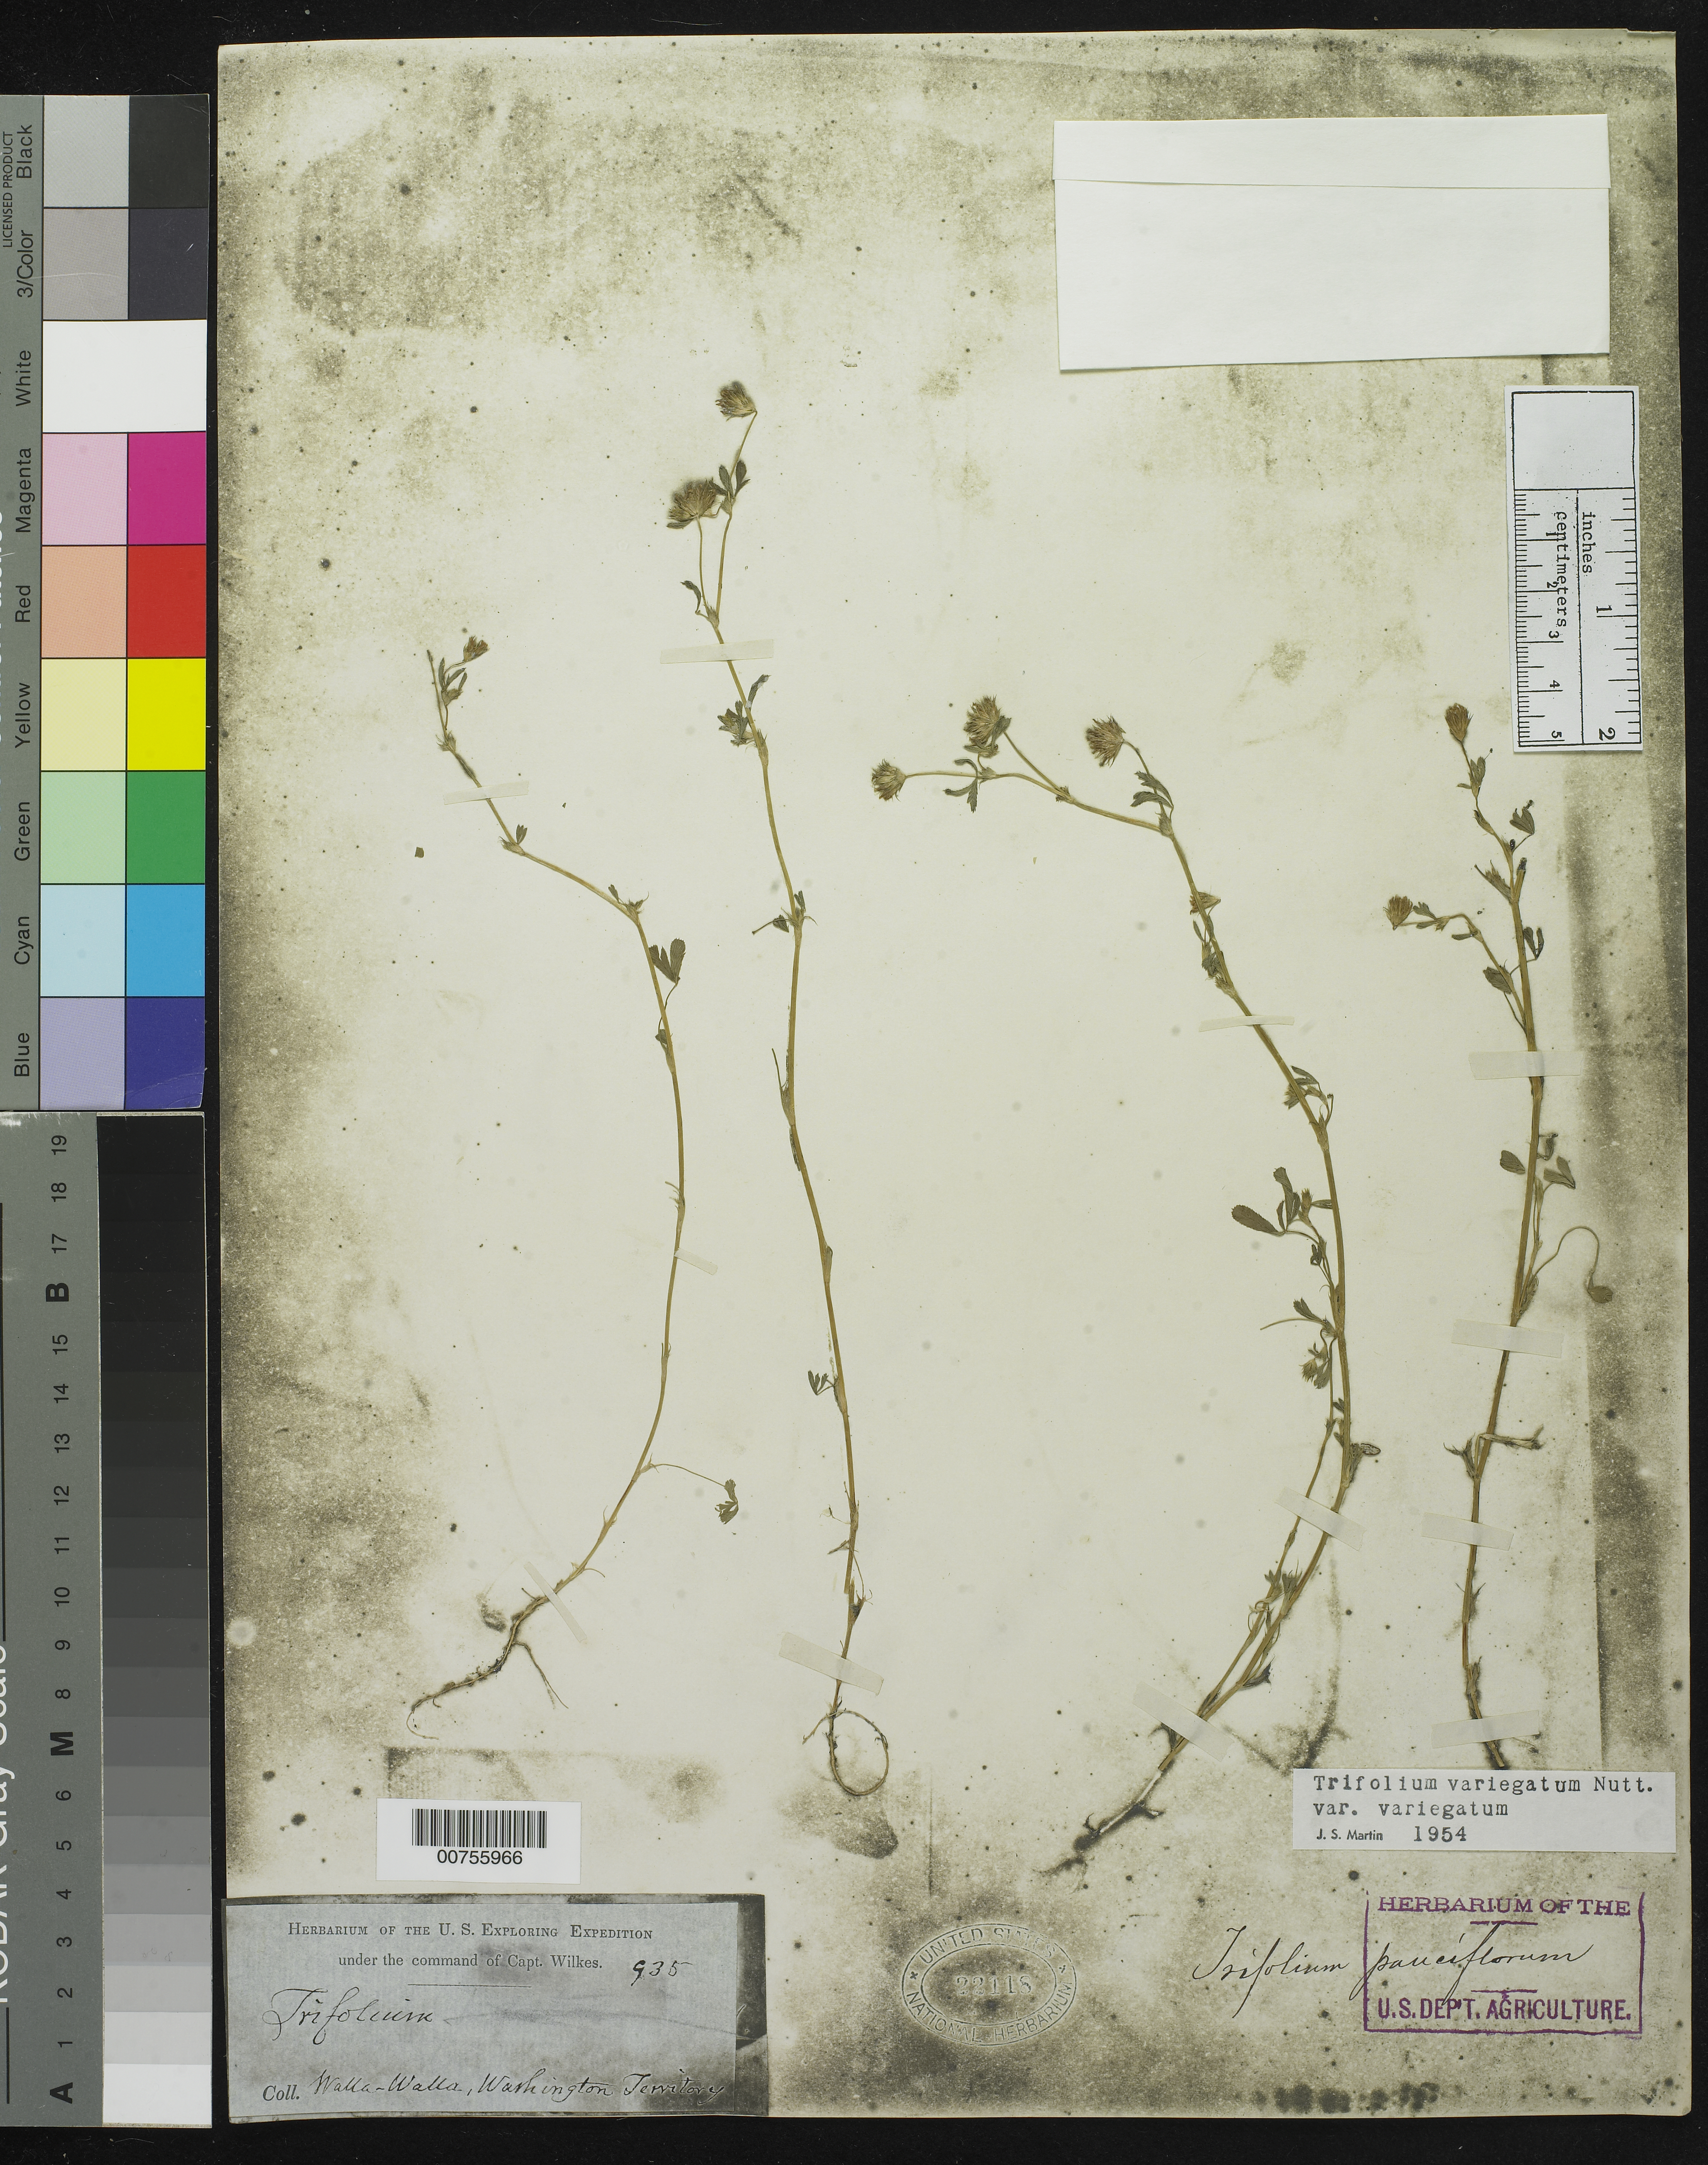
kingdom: Plantae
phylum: Tracheophyta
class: Magnoliopsida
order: Fabales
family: Fabaceae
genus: Trifolium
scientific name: Trifolium variegatum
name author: Nutt.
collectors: Wilkes Explor. Exped.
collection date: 1838/1842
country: United States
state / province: Washington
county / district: Walla Walla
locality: Walla-Walla, Washington Territory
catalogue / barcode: US 22118